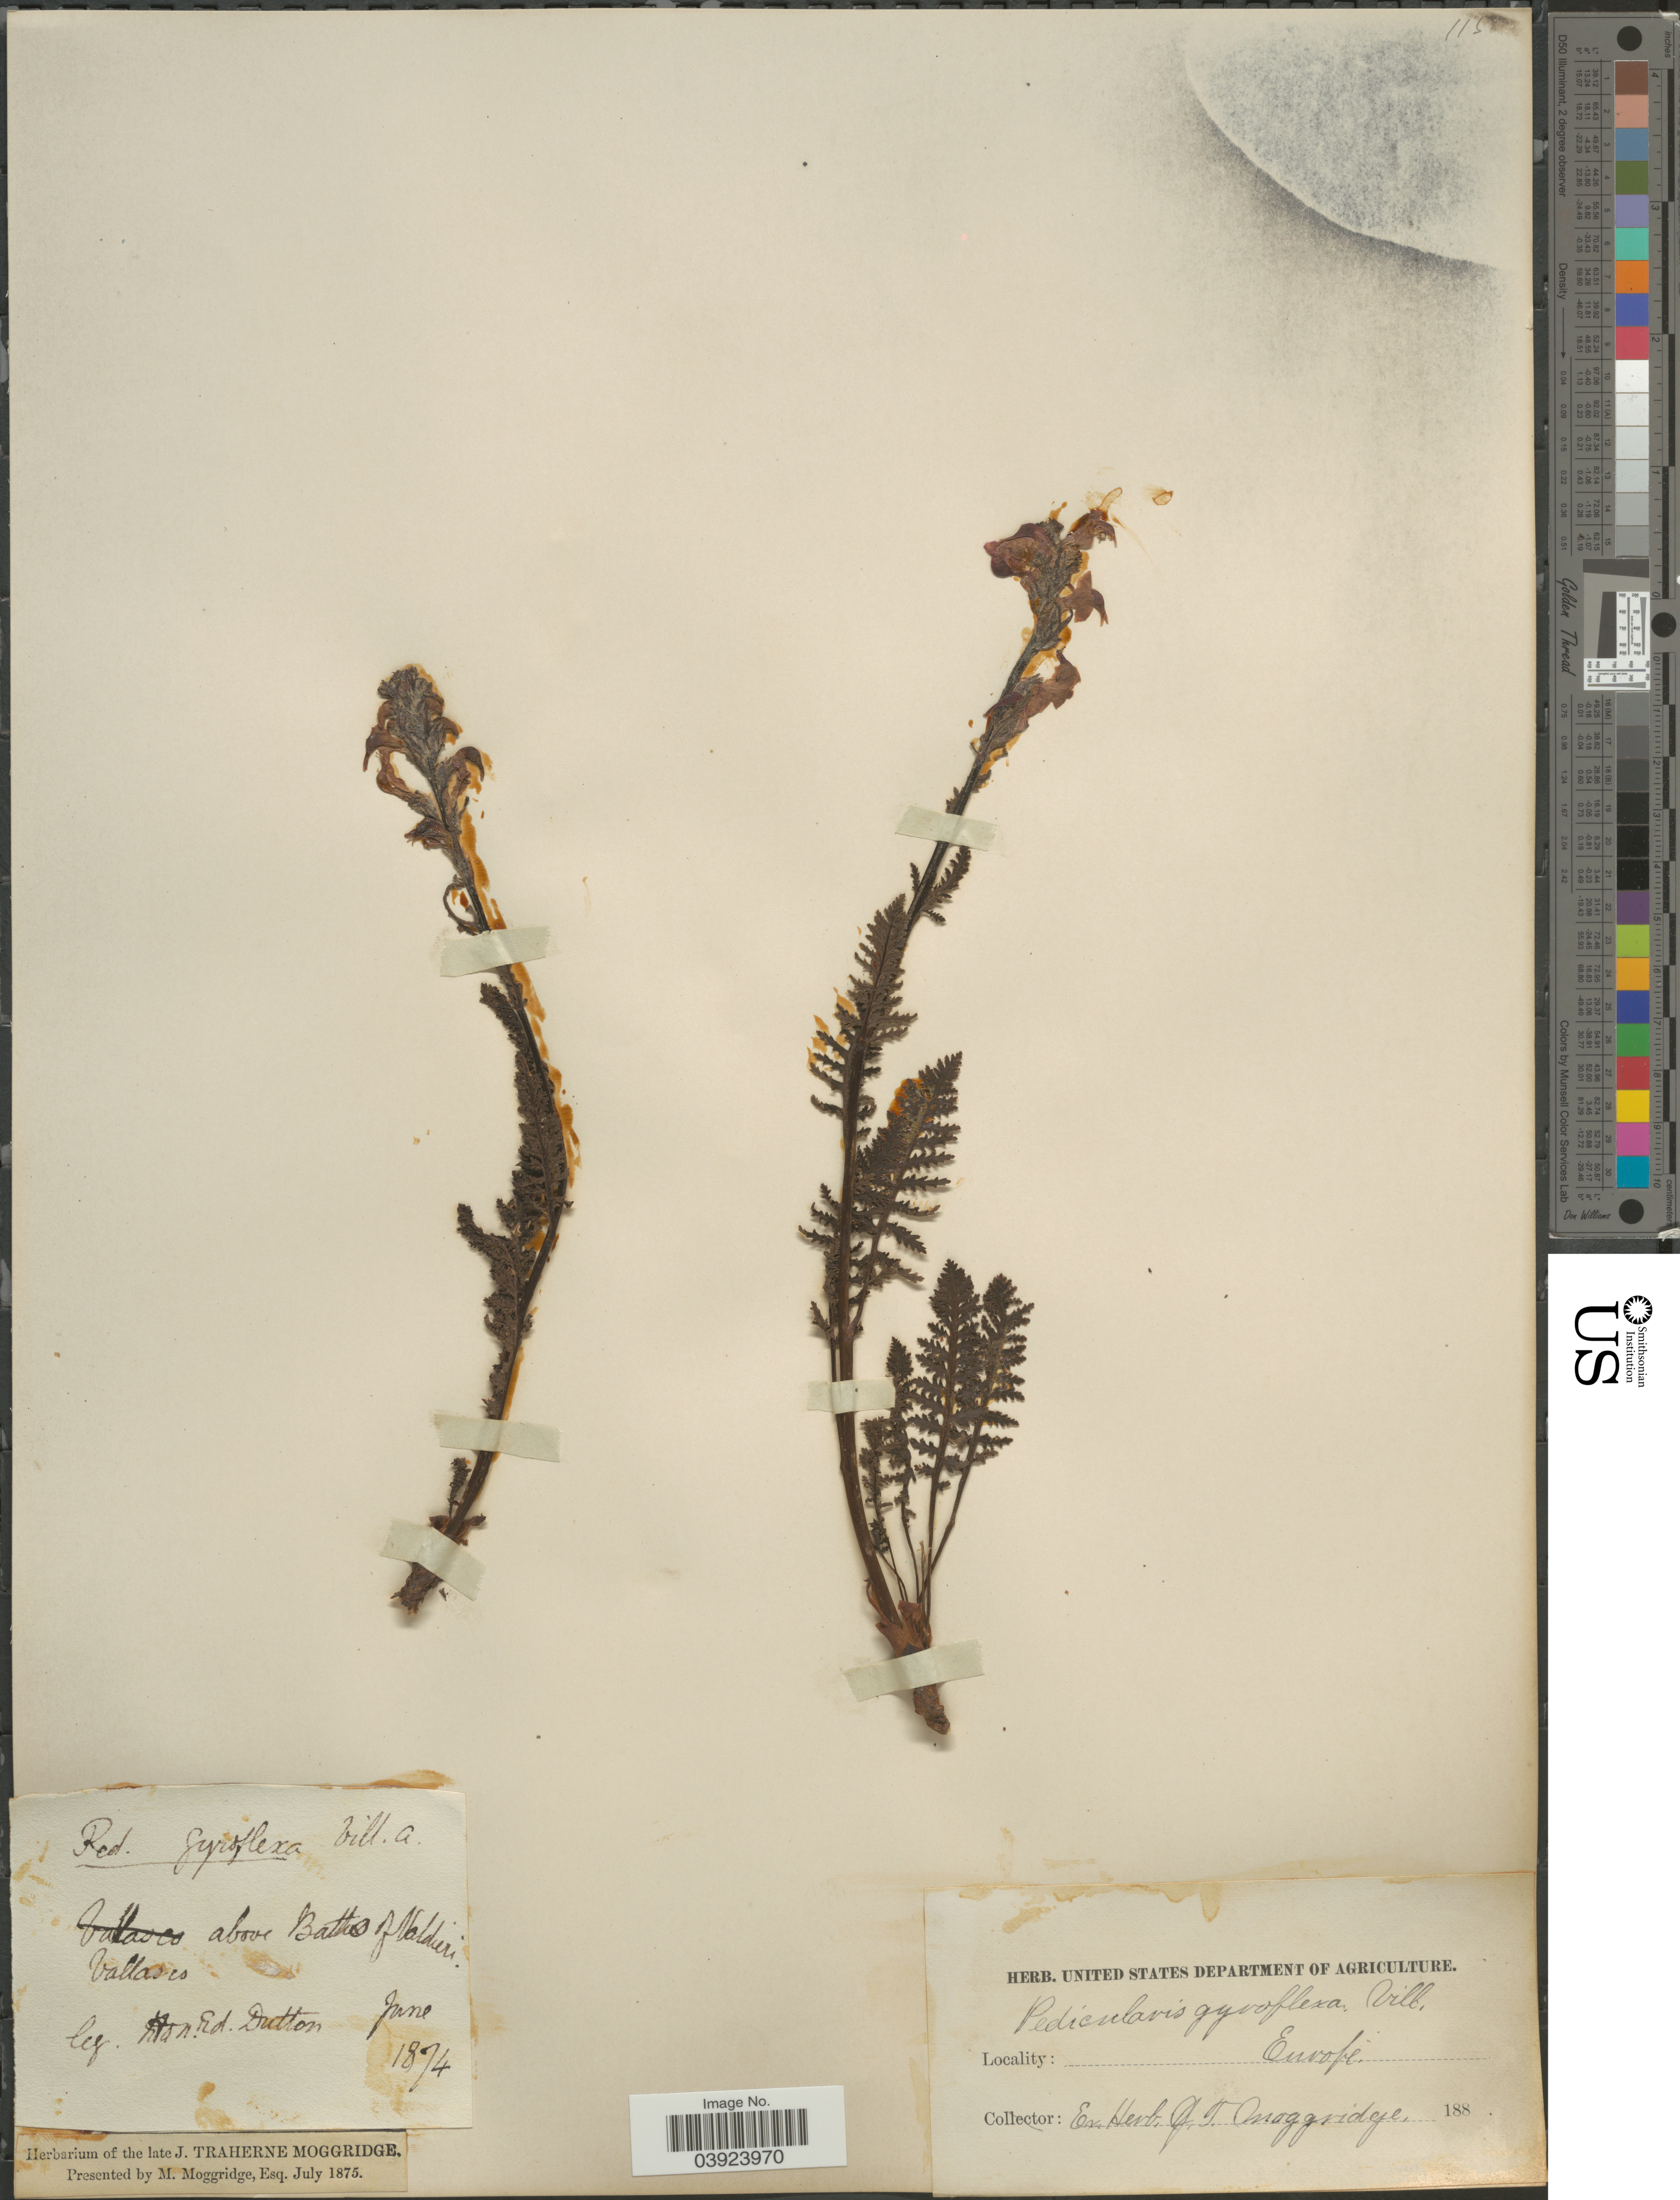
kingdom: Plantae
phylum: Tracheophyta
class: Magnoliopsida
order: Lamiales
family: Orobanchaceae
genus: Pedicularis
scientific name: Pedicularis gyroflexa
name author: Vill.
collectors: H. Dutton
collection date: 1874-06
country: Italy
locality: Above Baths of Valdieri. Vallases. Europe.